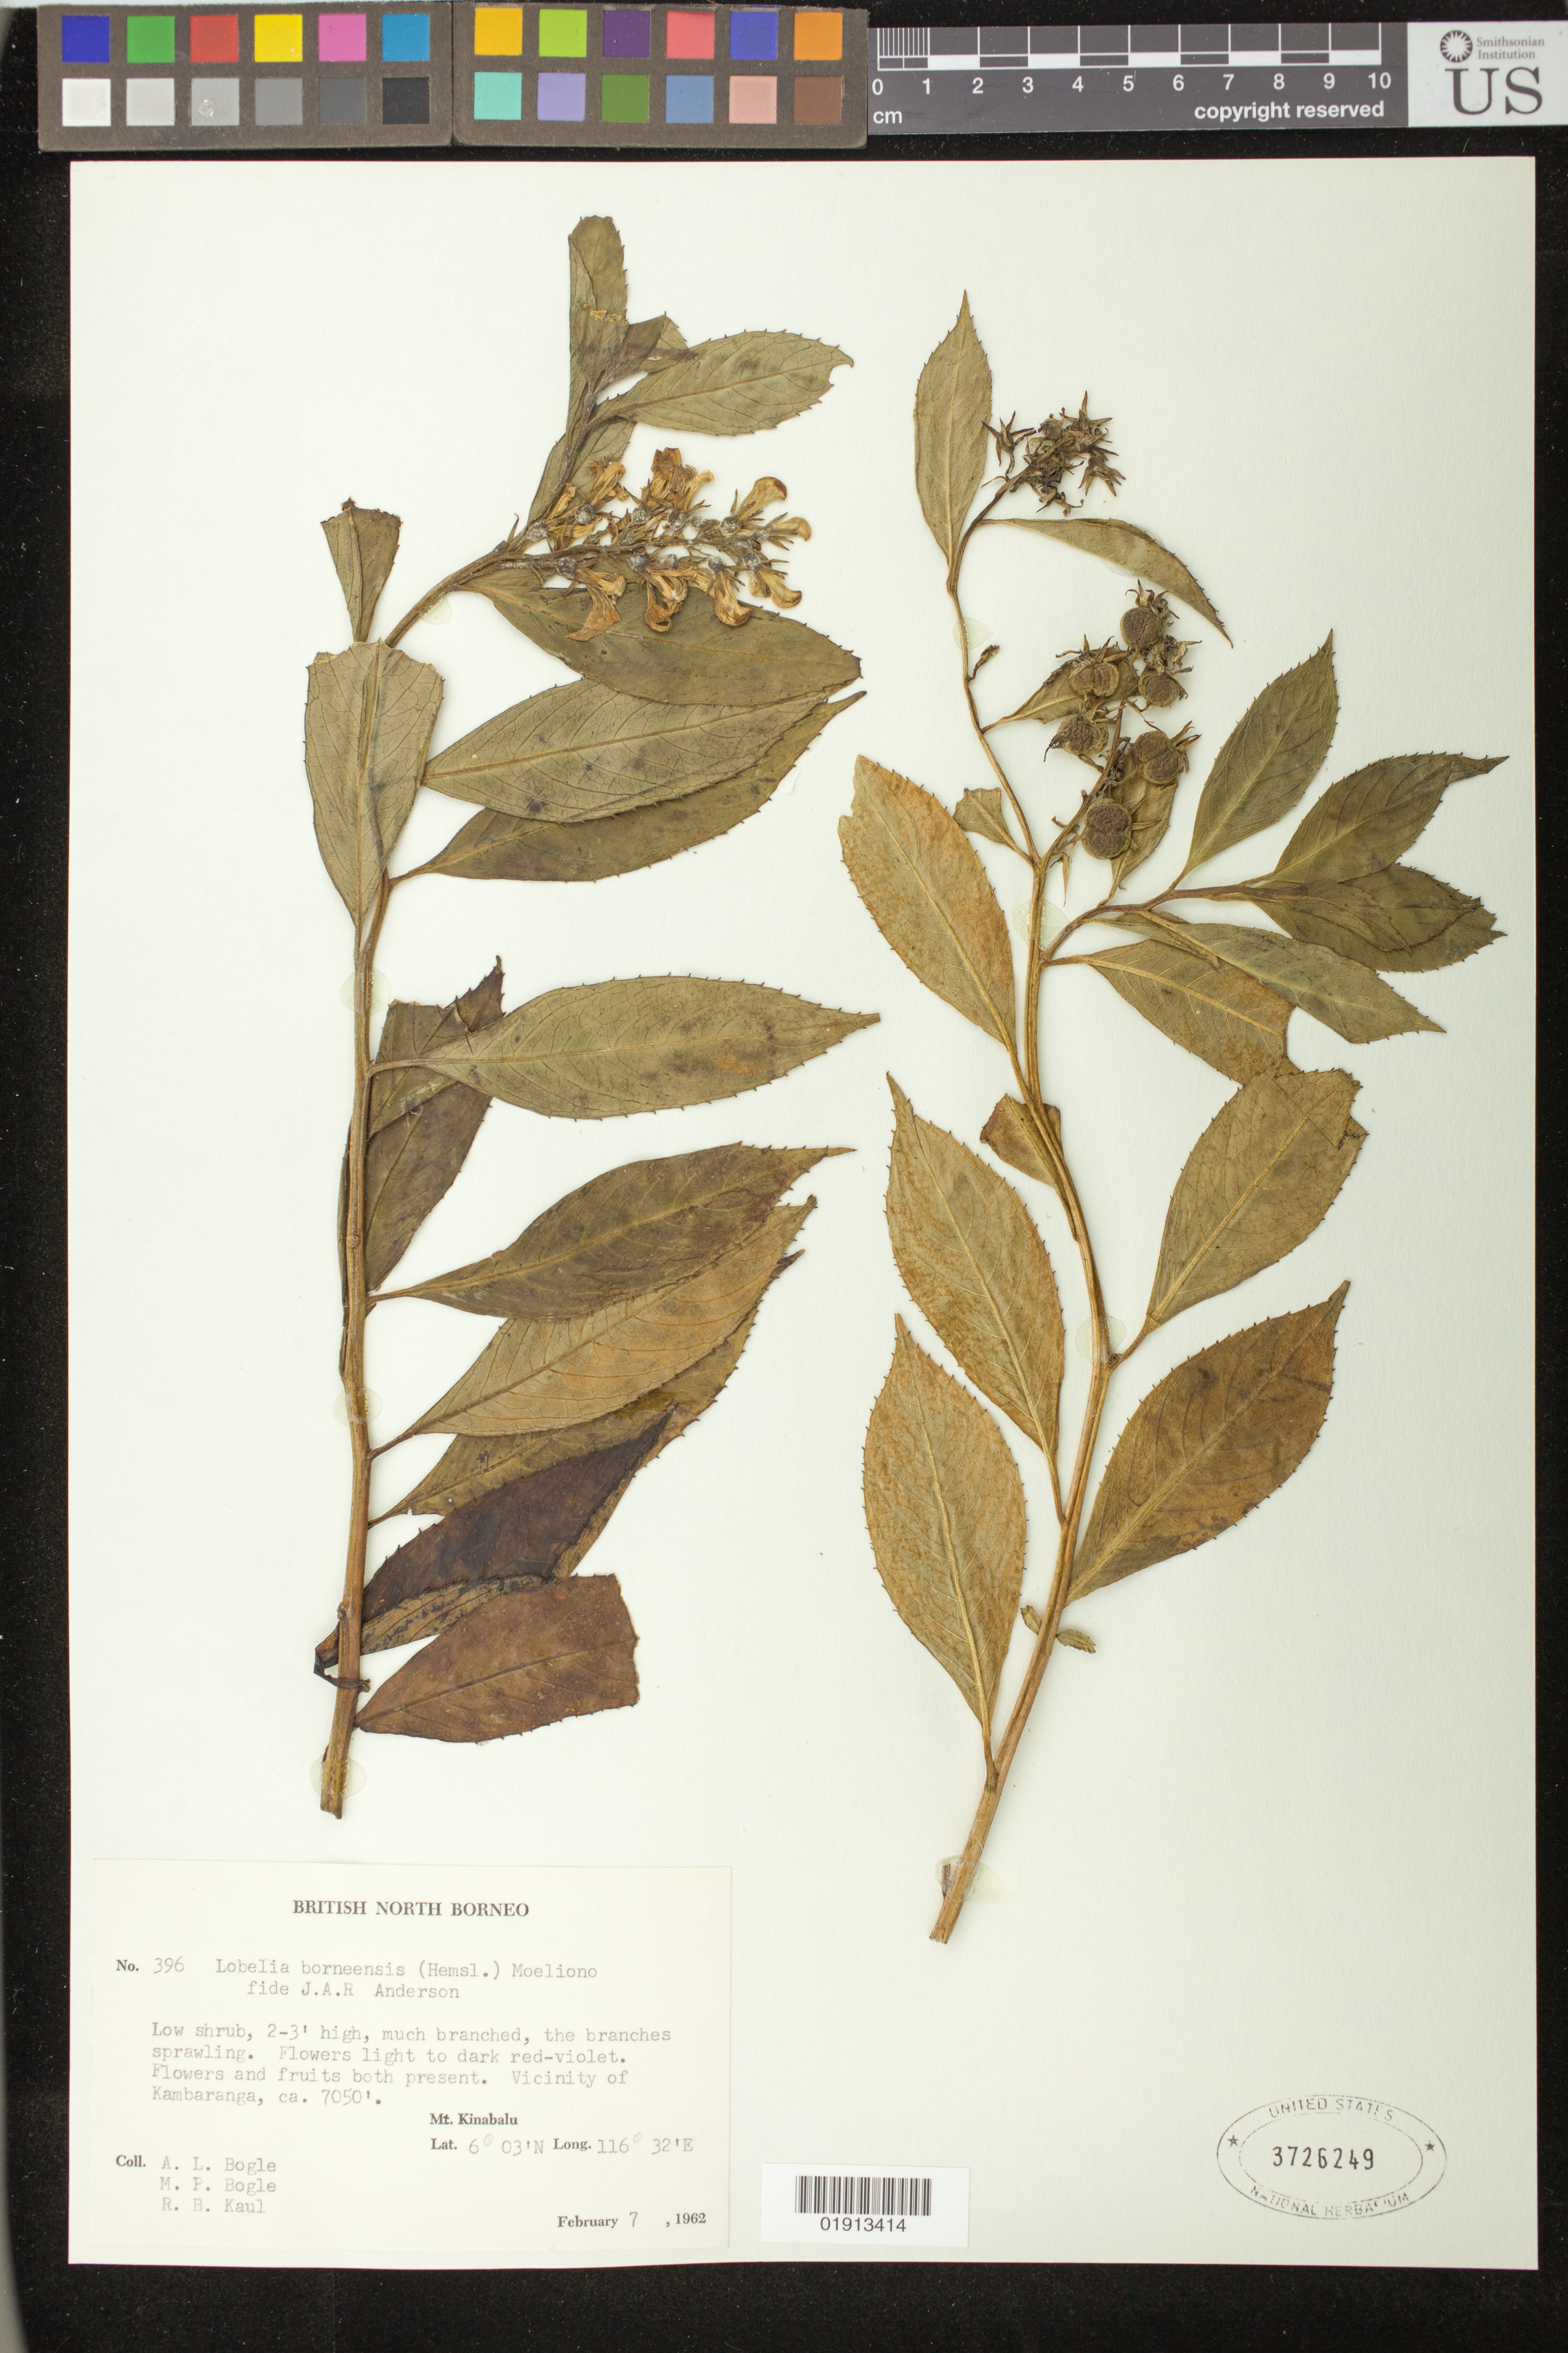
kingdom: Plantae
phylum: Tracheophyta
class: Magnoliopsida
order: Asterales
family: Campanulaceae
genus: Lobelia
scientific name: Lobelia borneensis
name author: (Hemsl.) Moeliono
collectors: Bogle, A.L., M. Bogle & R. Kaul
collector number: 396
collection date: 1962-02-07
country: Malaysia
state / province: Sabah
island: Borneo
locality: British North Borneo, Mt. Kinabalu, vicinity of Kambaranga.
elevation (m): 2149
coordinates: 6 03 N, 116 32 E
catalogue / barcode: US 3726249